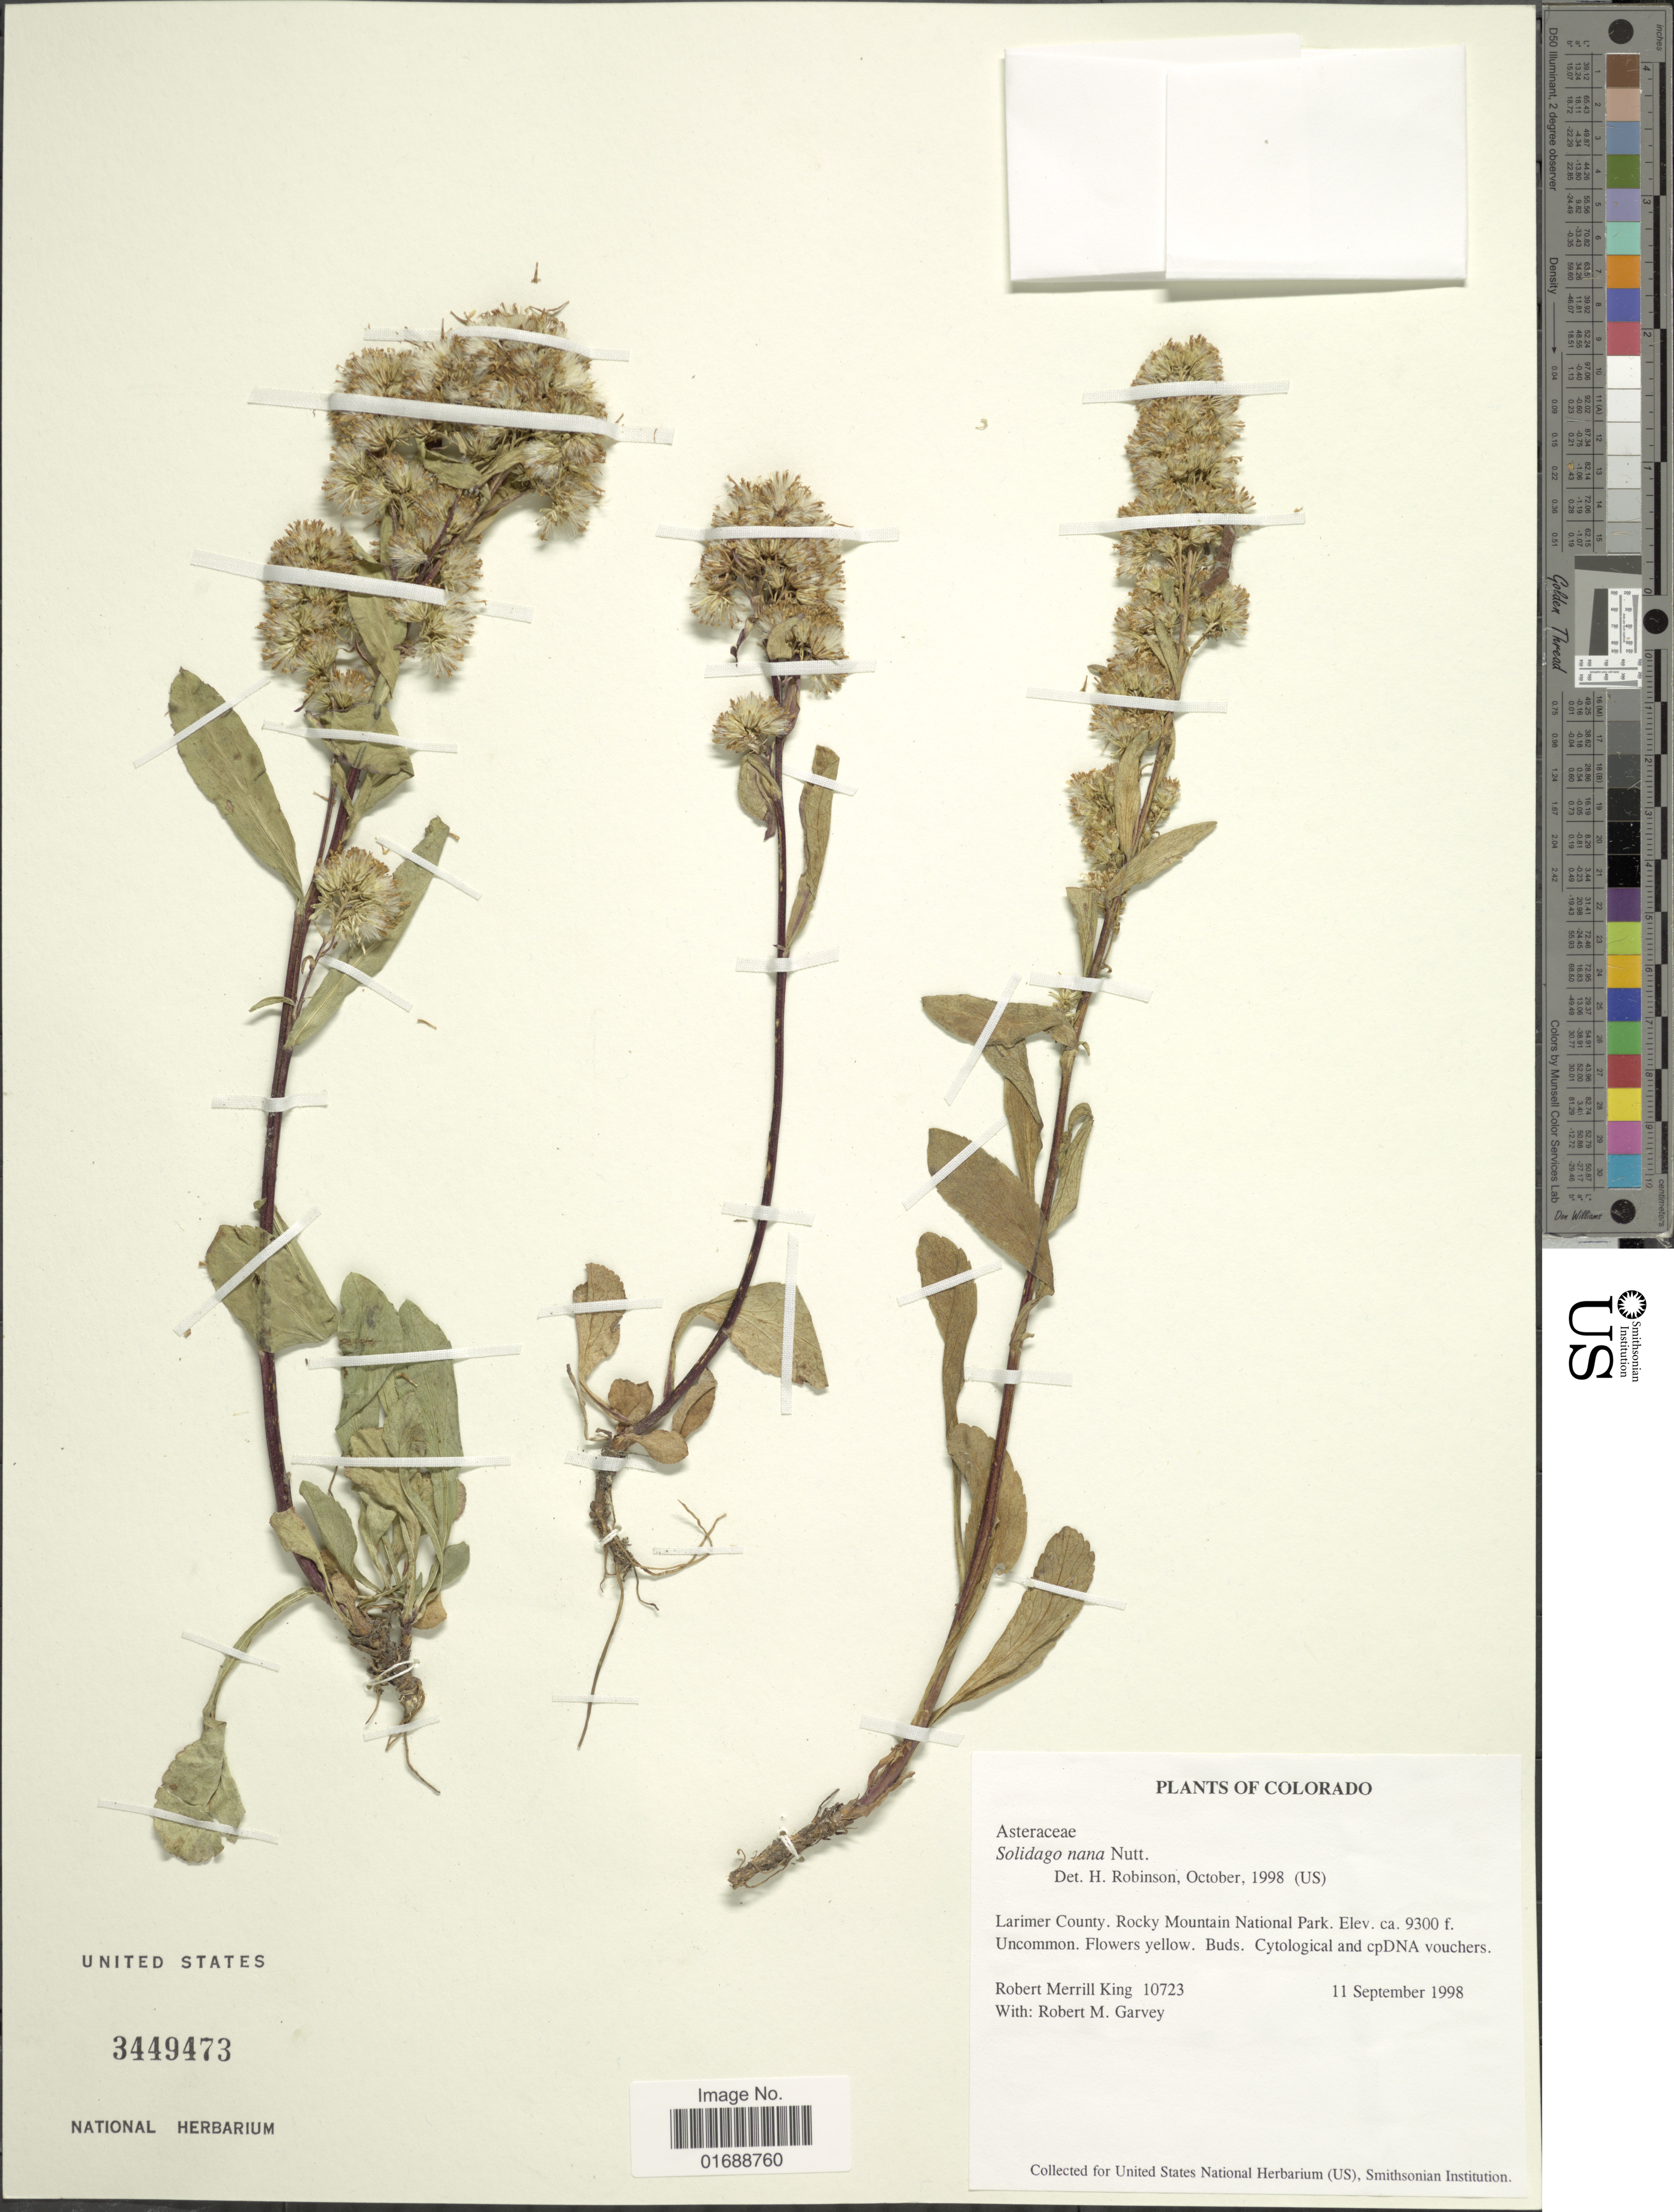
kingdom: Plantae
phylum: Tracheophyta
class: Magnoliopsida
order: Asterales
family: Asteraceae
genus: Solidago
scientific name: Solidago nana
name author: Nutt.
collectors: R. M. King & R. Garvey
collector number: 10723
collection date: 1998-09-11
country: United States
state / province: Colorado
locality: Larimer County, Rocky Mountain National Park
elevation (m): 2835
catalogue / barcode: US 3449473